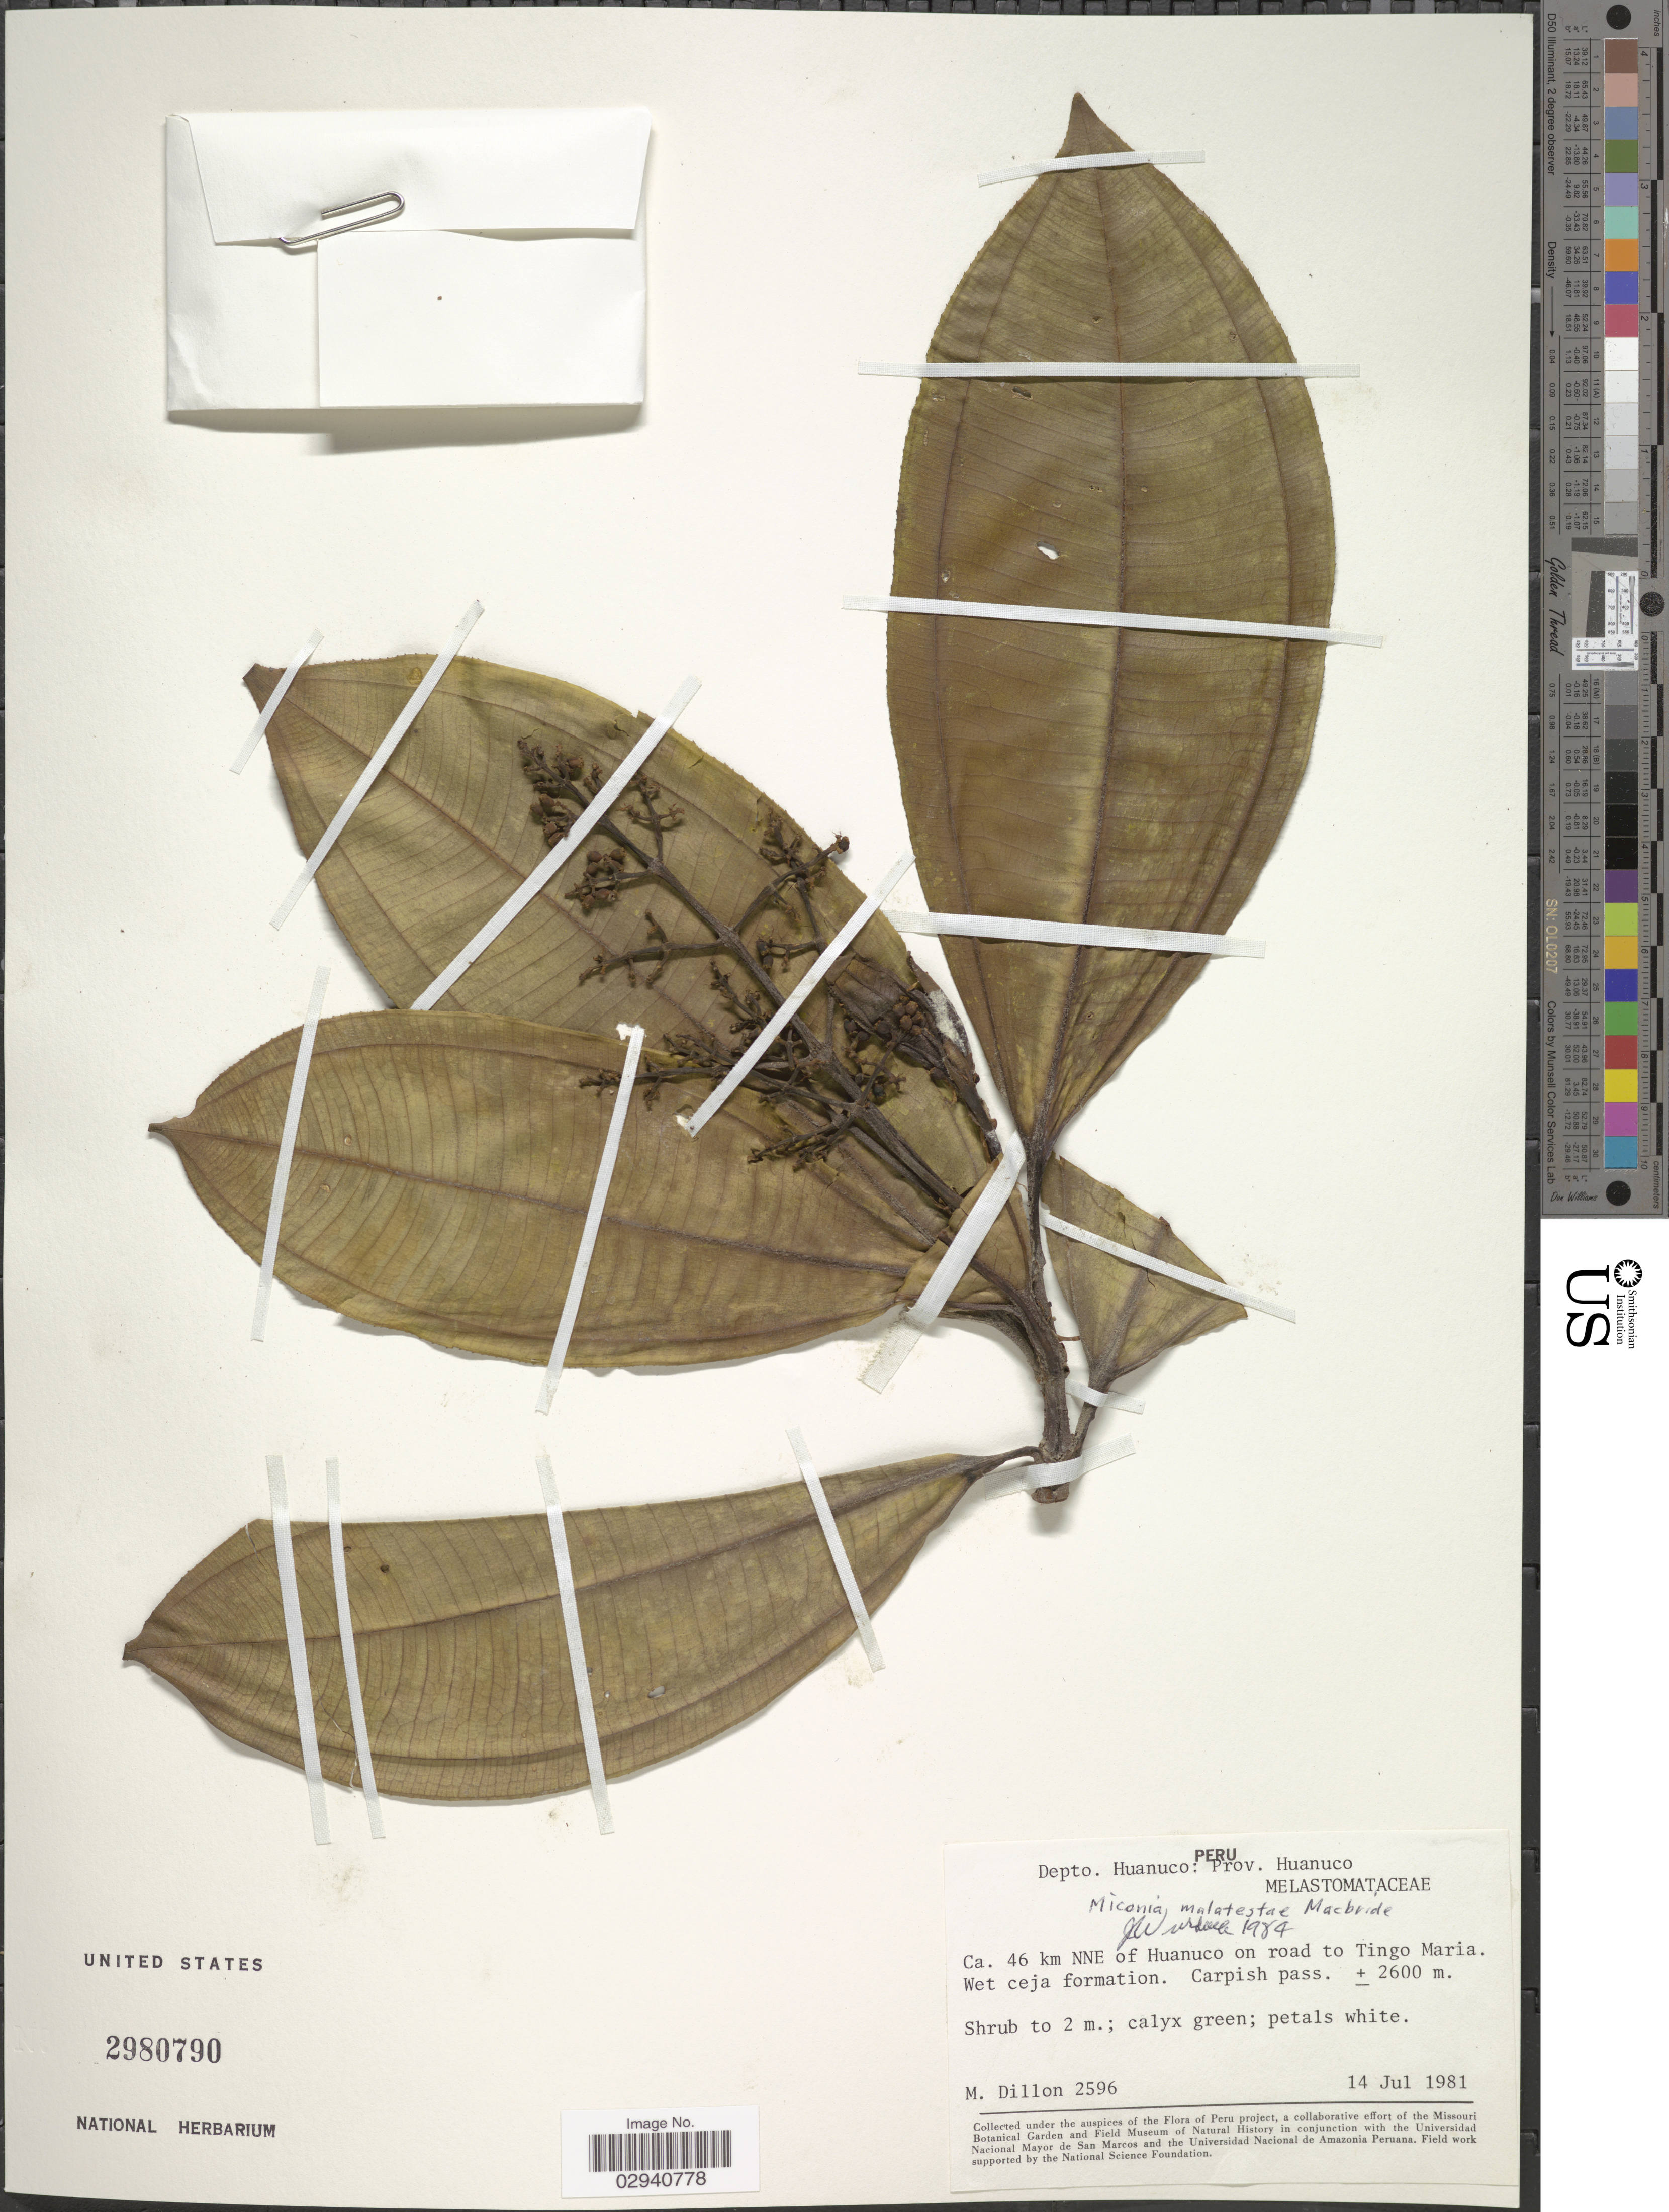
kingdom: Plantae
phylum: Tracheophyta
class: Magnoliopsida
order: Myrtales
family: Melastomataceae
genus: Miconia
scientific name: Miconia malatestae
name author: J.F. Macbr.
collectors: M. O. Dillon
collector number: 2596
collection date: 1981-07-14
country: Peru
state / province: Huánuco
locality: Depto. Huanuco: Prov. Huanuco. Ca. 46 km NNE of Huanuco on road to Tingo Maria. Carpish pass.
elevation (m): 2600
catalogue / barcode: US 2980790